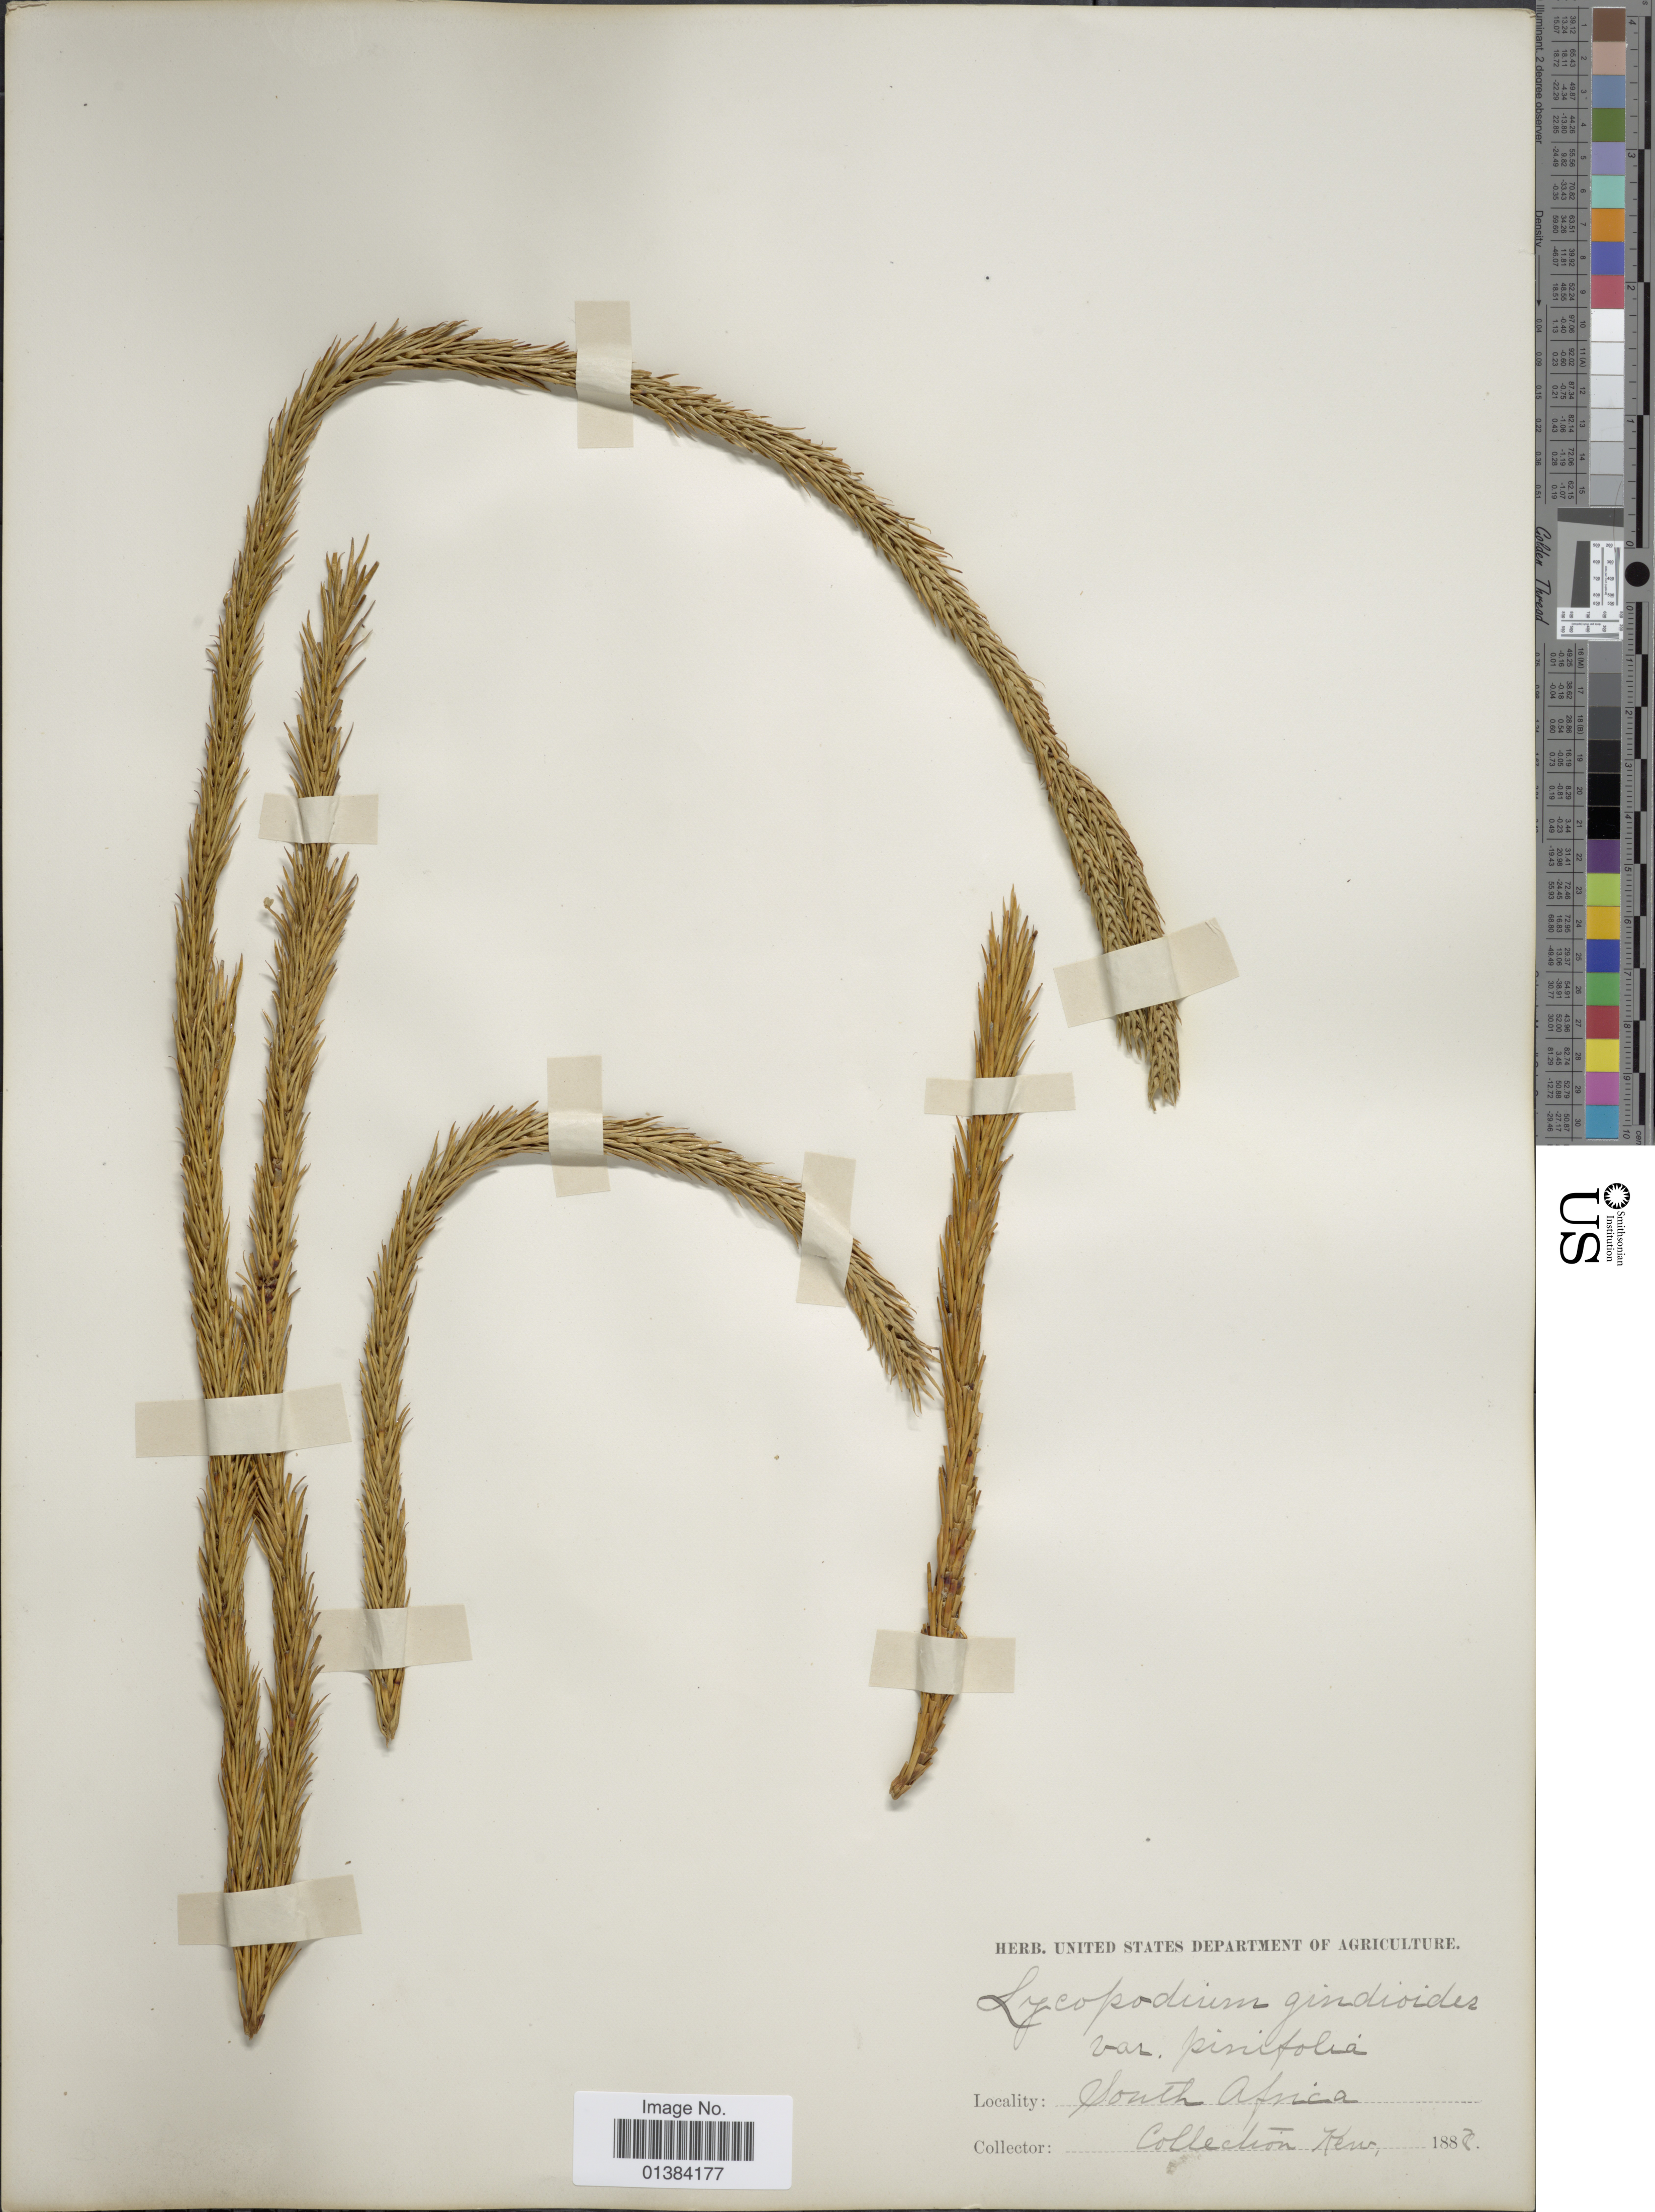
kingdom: Plantae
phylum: Tracheophyta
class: Lycopodiopsida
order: Lycopodiales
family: Lycopodiaceae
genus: Phlegmariurus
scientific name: Phlegmariurus dacrydioides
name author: (Baker) A. R. Field & Bostock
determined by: Field, A. R.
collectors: Kew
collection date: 1888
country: South Africa